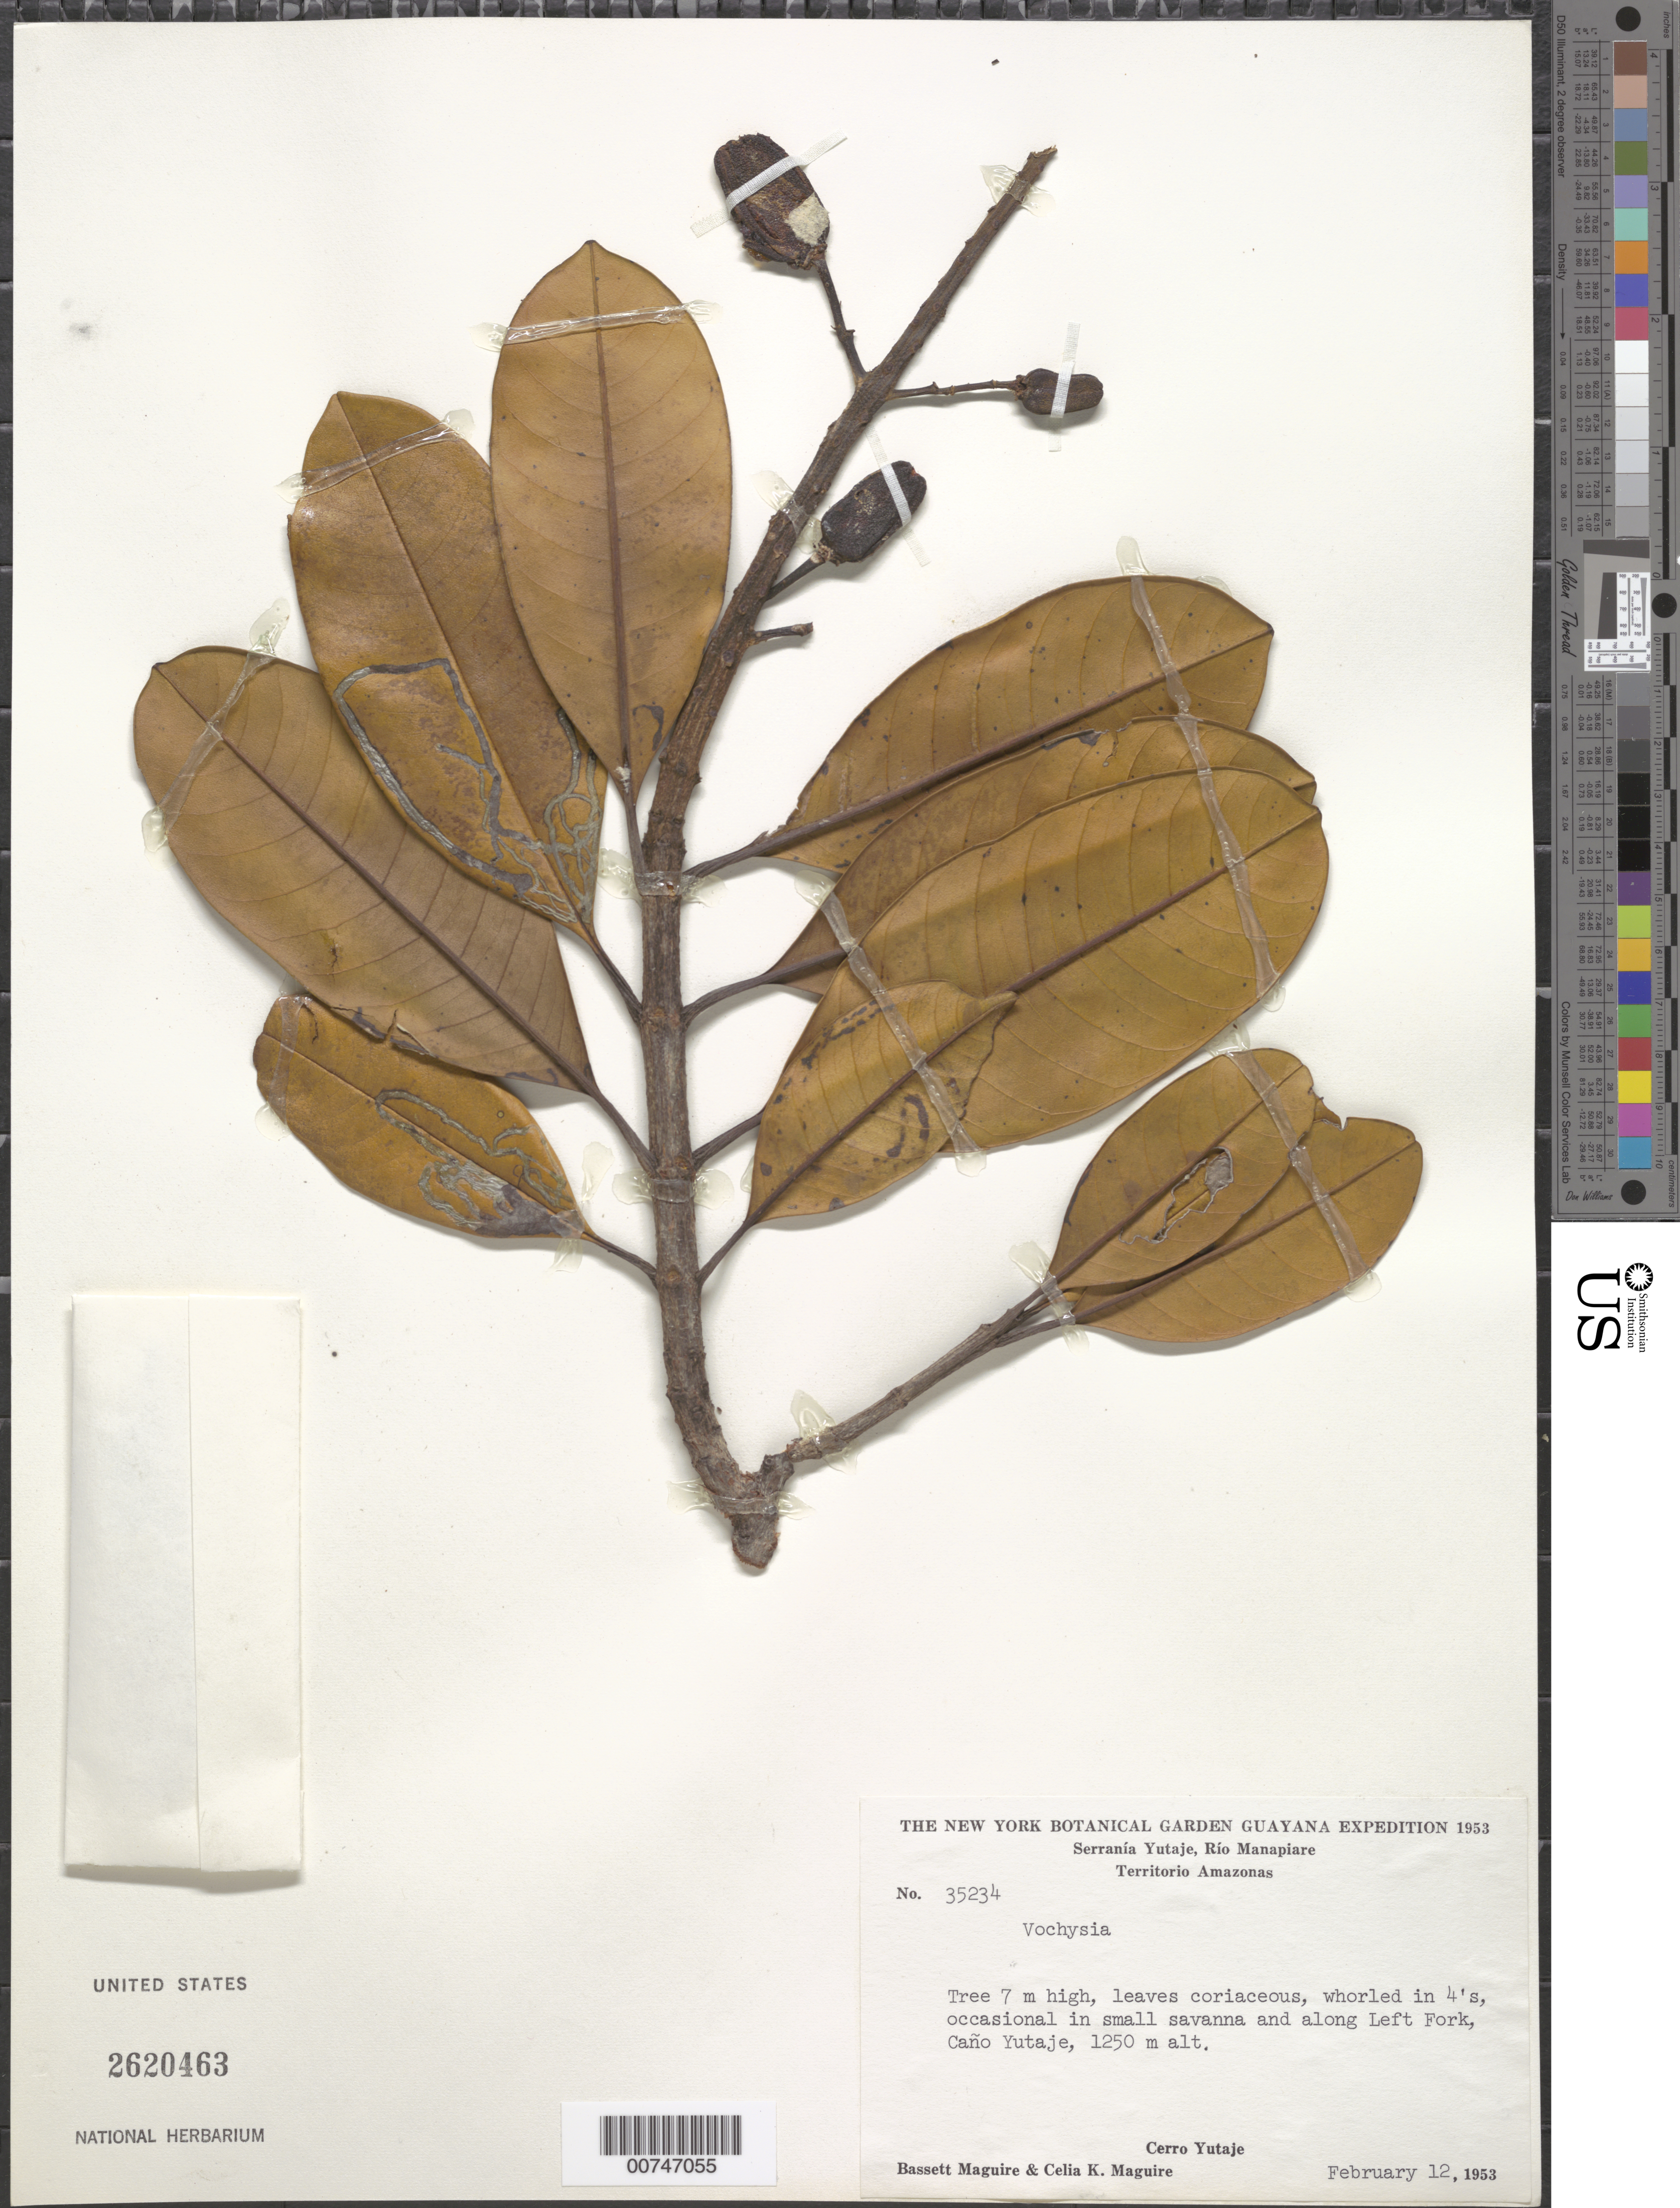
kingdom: Plantae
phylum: Tracheophyta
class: Magnoliopsida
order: Myrtales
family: Vochysiaceae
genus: Vochysia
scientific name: Vochysia sp.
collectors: B. Maguire & C. K. Maguire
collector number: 35234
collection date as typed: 12-Feb-53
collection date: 1953-02-12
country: Venezuela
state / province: Amazonas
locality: Cerro Yutajé, left fork of Caño Yutajé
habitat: Small savanna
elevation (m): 1250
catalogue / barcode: US 2620463